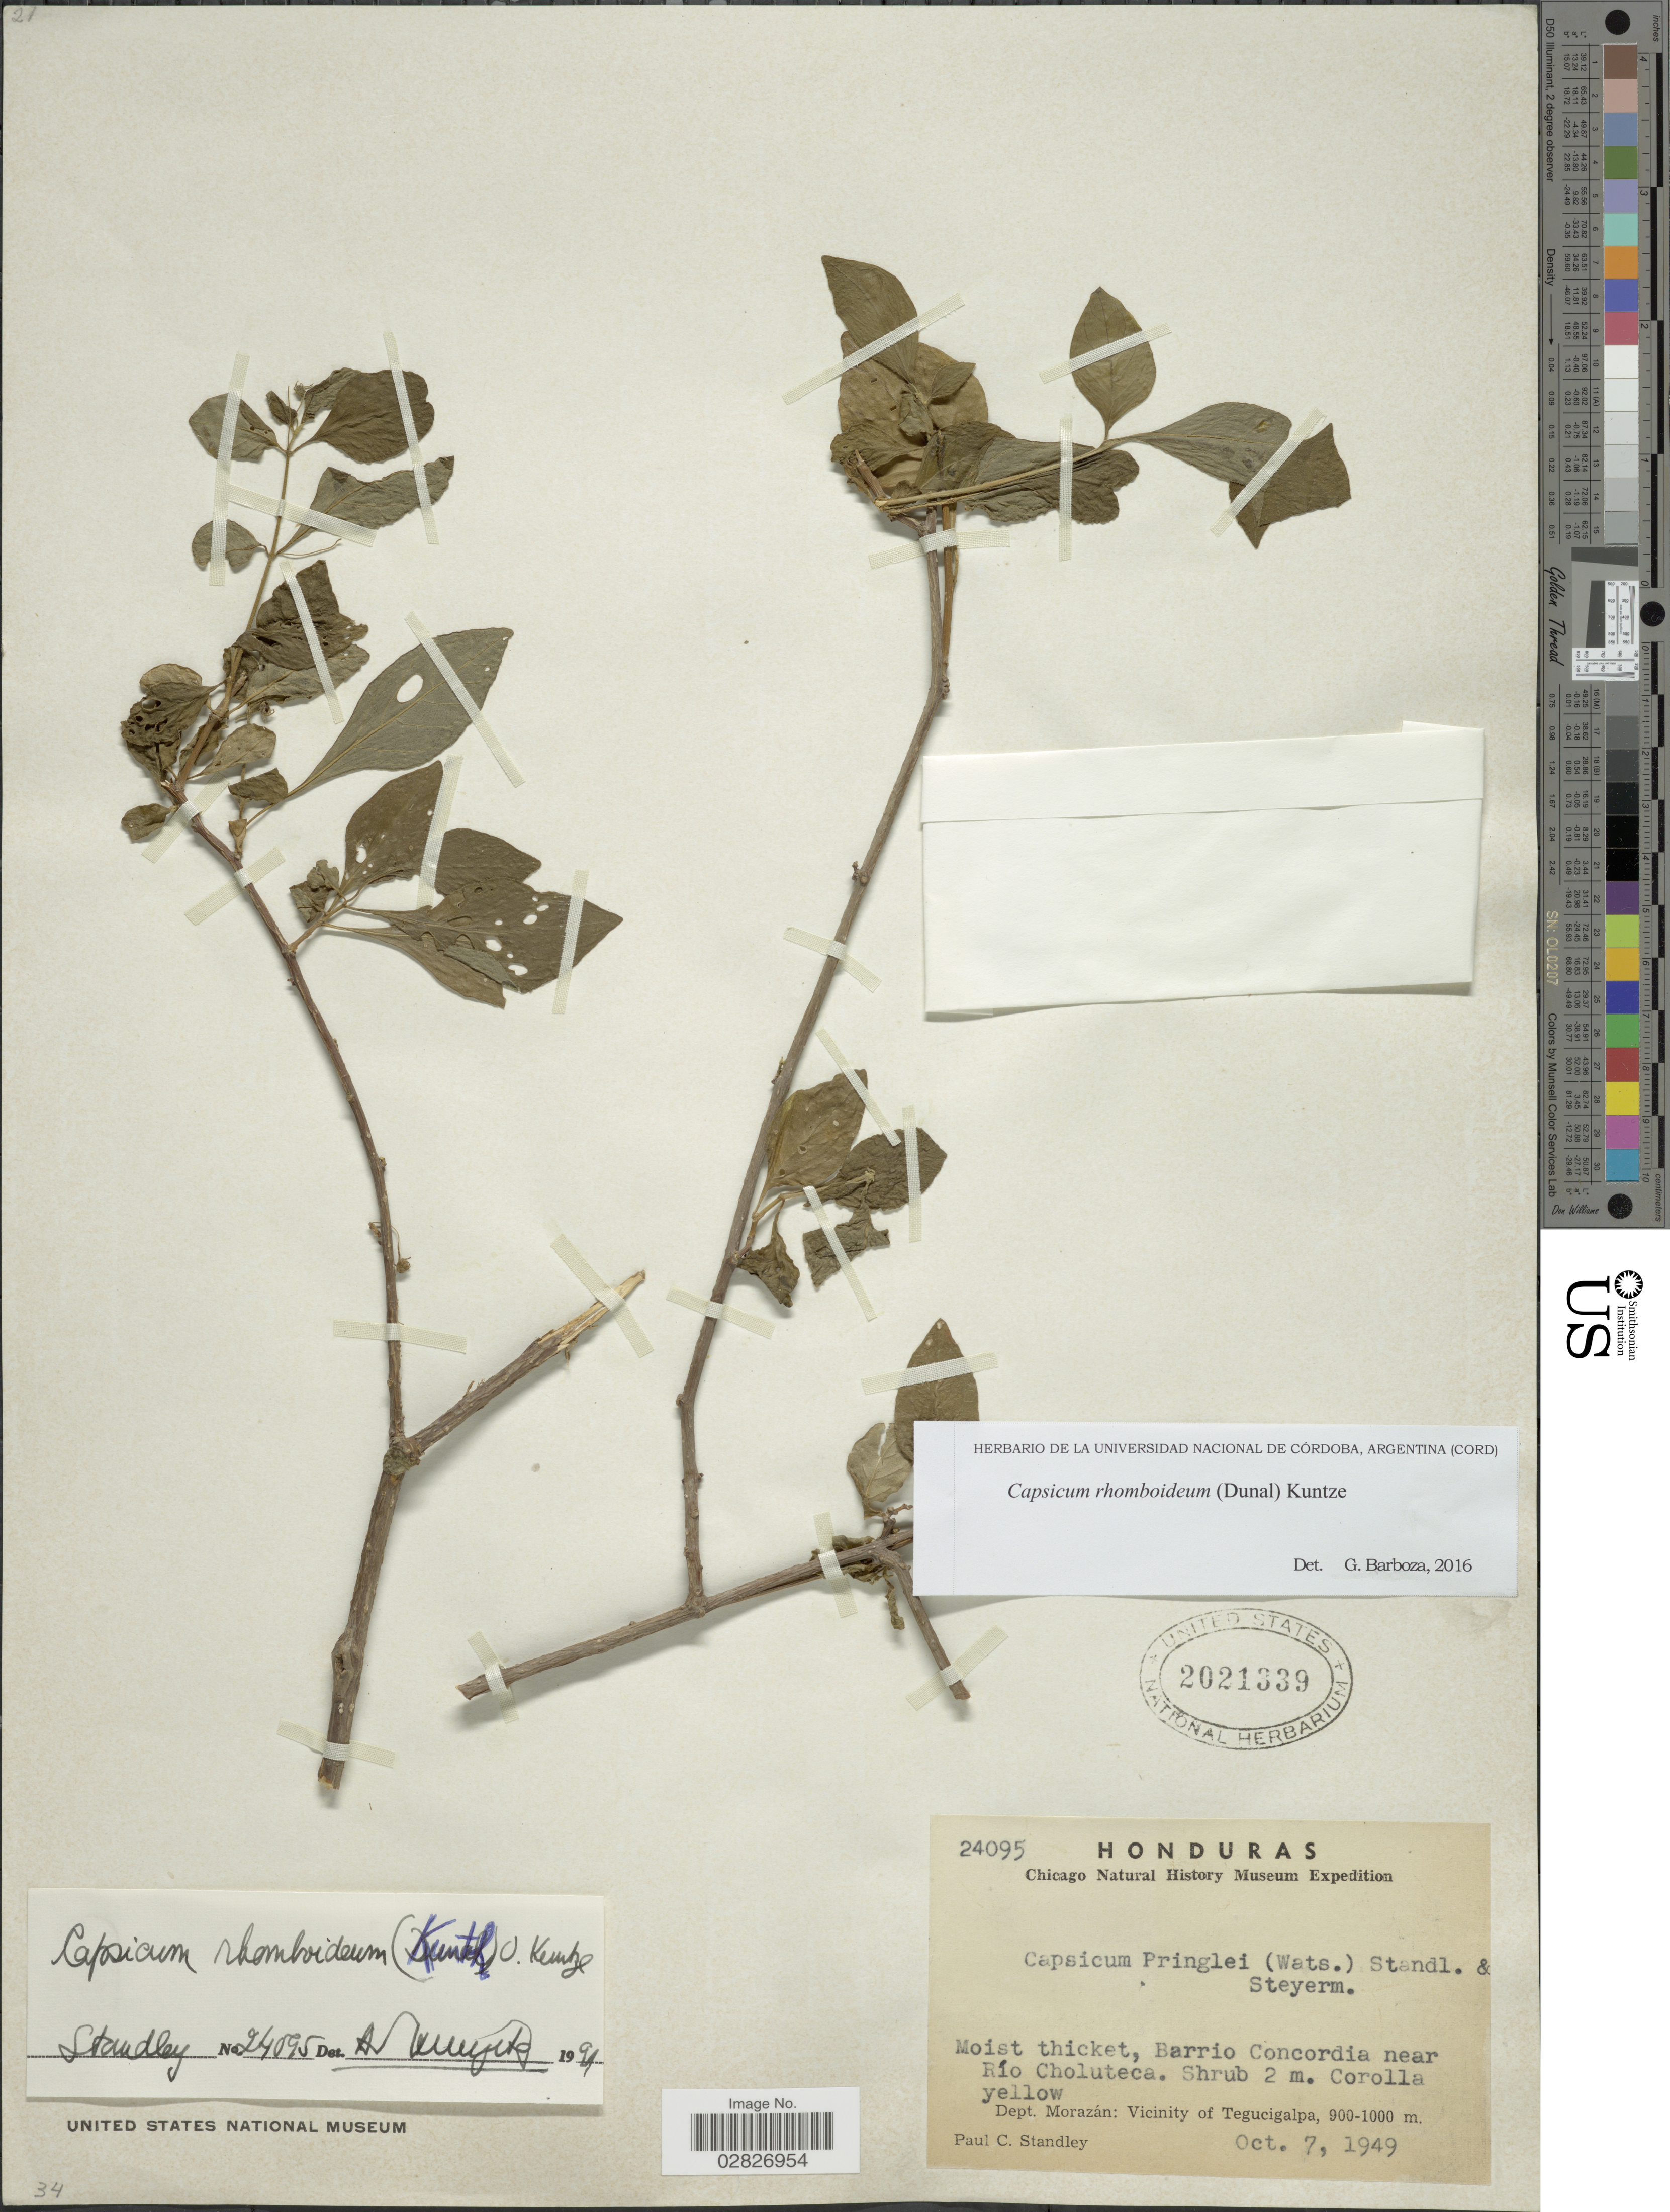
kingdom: Plantae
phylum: Tracheophyta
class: Magnoliopsida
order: Solanales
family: Solanaceae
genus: Capsicum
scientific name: Capsicum rhomboideum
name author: (Humb. & Bonpl. ex Dunal) Kuntze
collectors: P. C. Standley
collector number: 24095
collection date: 1949-10-07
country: Honduras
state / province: Fco. Morazán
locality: Barrio Concordia near Río Choluteca, Dept. Morazán, Vicinity of Tegucigalpa.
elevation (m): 900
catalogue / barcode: US 2021339